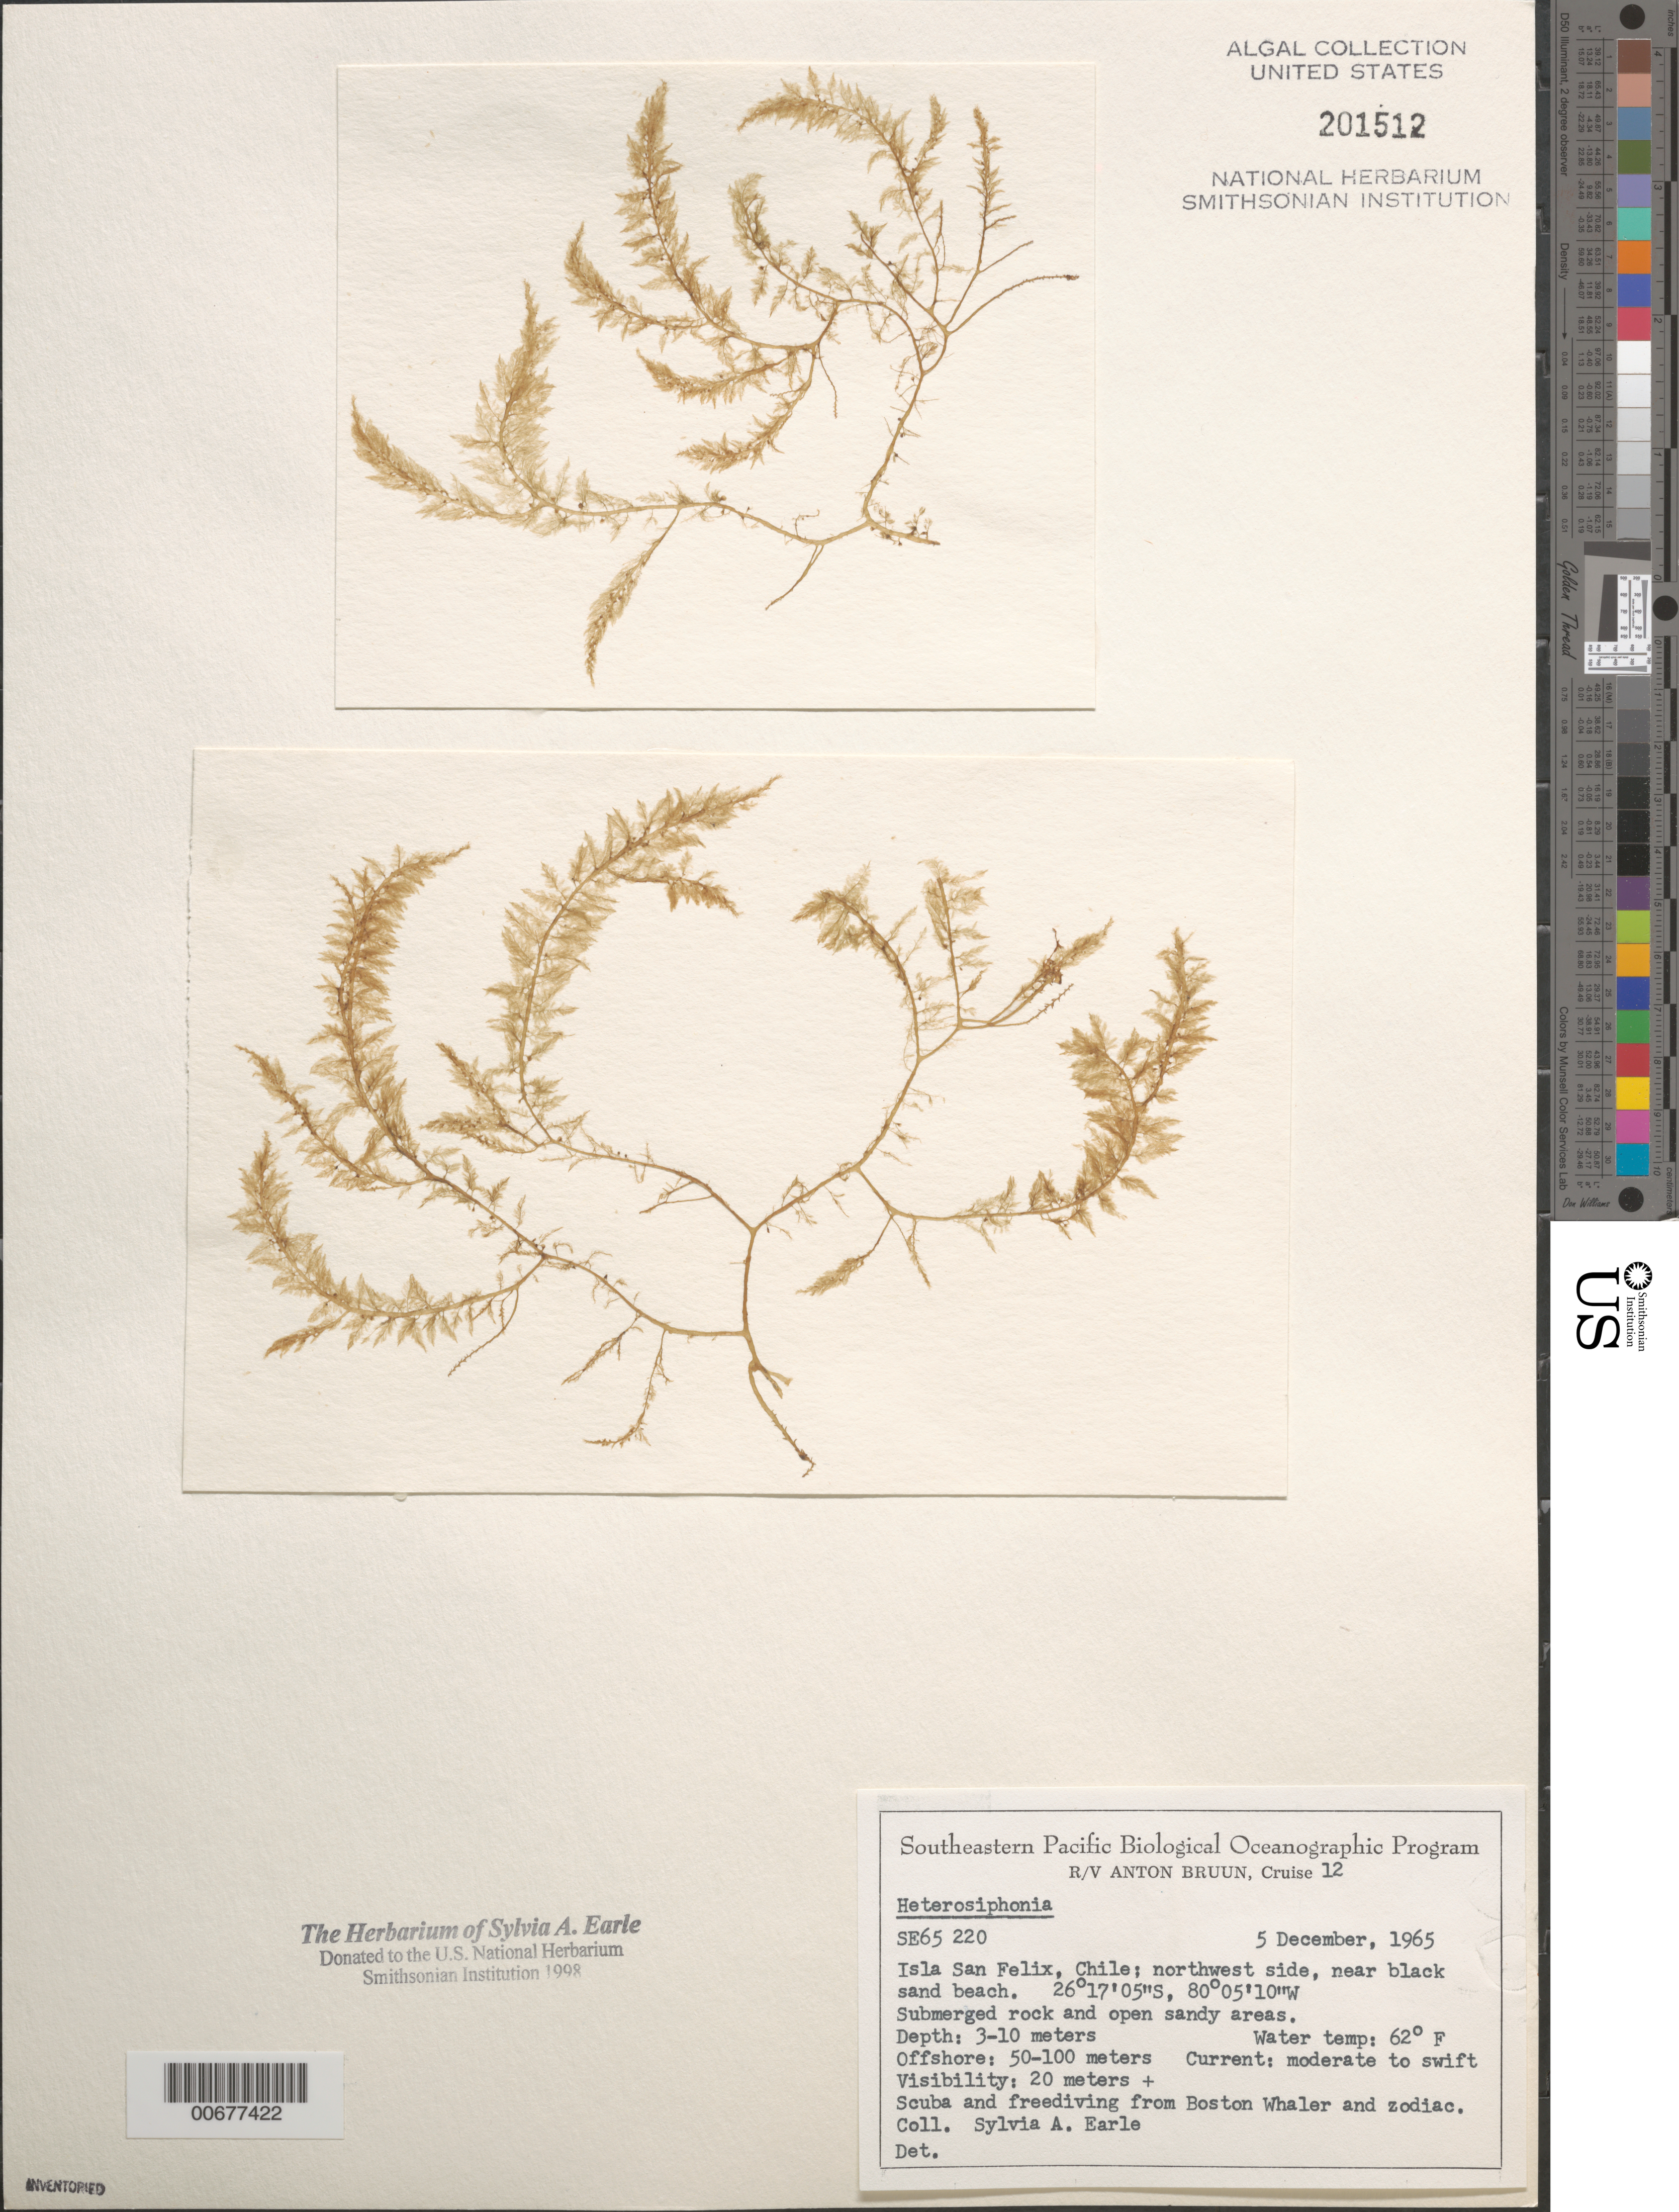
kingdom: Plantae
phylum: Rhodophyta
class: Florideophyceae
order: Ceramiales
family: Dasyaceae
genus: Heterosiphonia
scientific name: Heterosiphonia sp.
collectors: S. A. Earle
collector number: SE 65220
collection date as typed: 05 Dec 1965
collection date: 1965-12-05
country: Chile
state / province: Atacama (III)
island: Isla San Felix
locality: Near black sand beach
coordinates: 26 17' 05" S, 80 05' 10" W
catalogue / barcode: US 201512